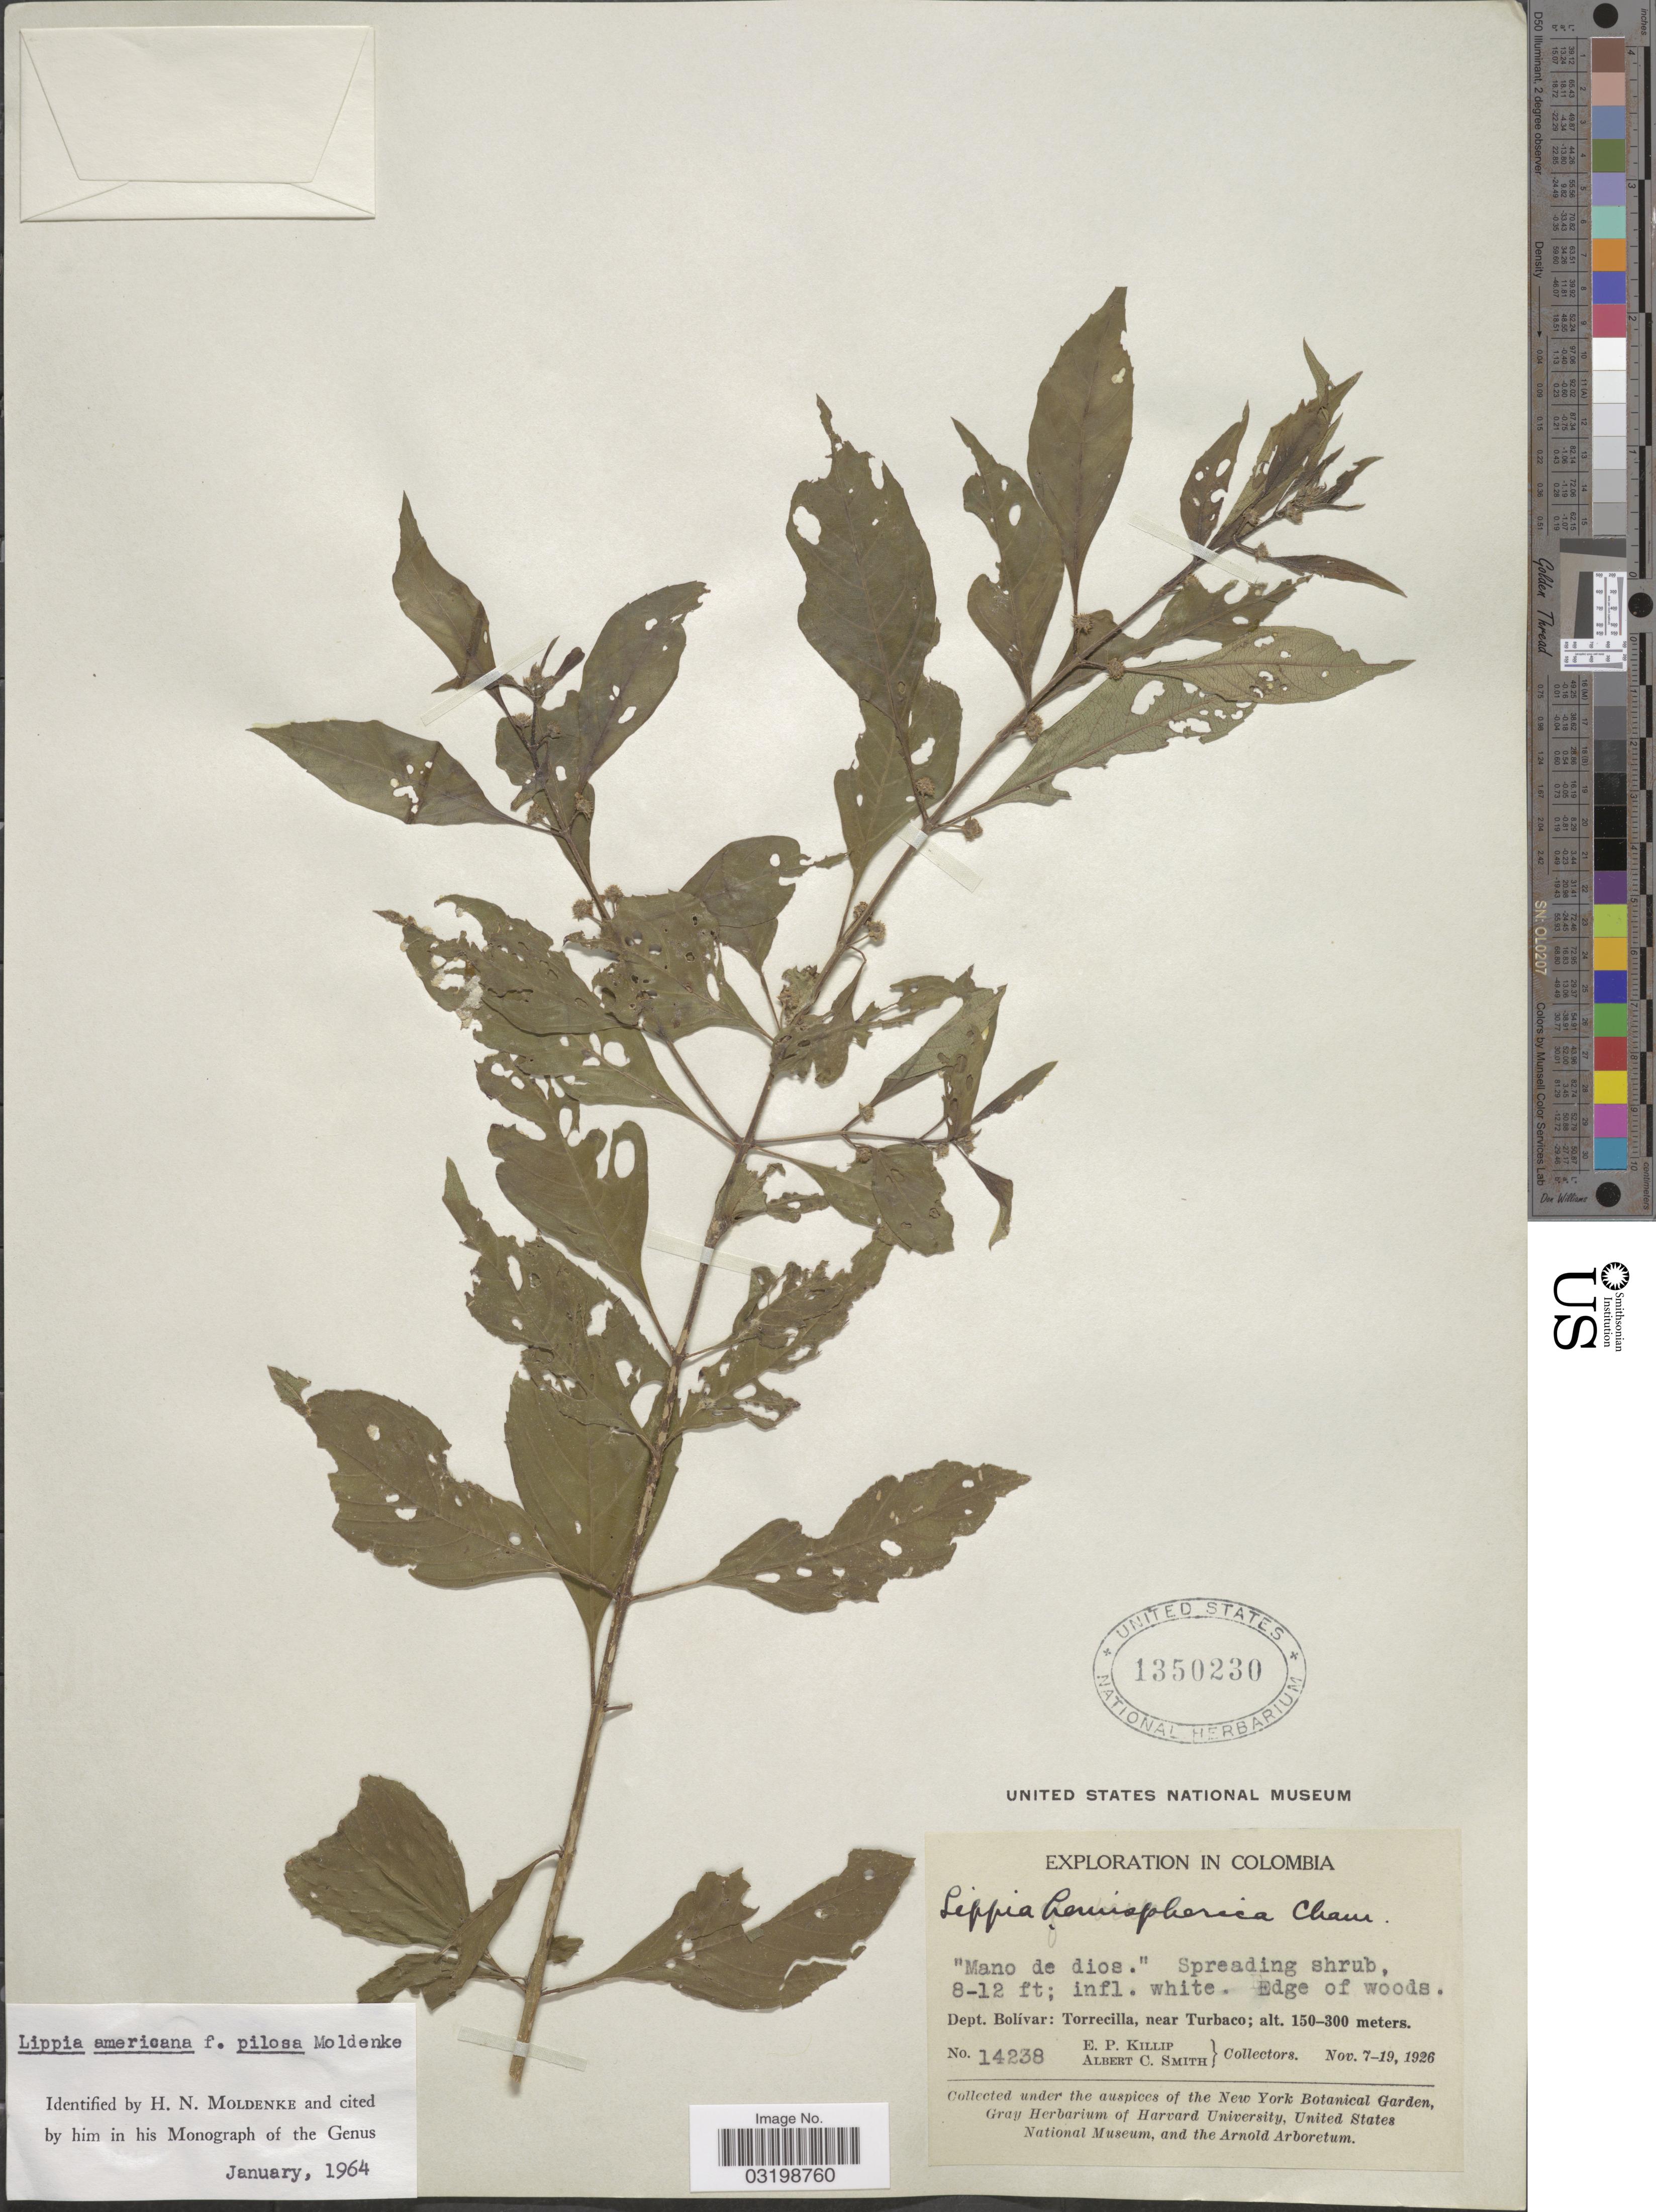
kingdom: Plantae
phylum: Tracheophyta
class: Magnoliopsida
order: Lamiales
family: Verbenaceae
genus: Lippia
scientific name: Lippia americana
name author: L.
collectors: E. P. Killip & A. C. Smith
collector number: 14238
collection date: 1926-11-07/1926-11-19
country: Colombia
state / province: Bolívar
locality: Dept. Bolívar: Torrecilla, near Turbaco.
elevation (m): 150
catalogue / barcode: US 1350230